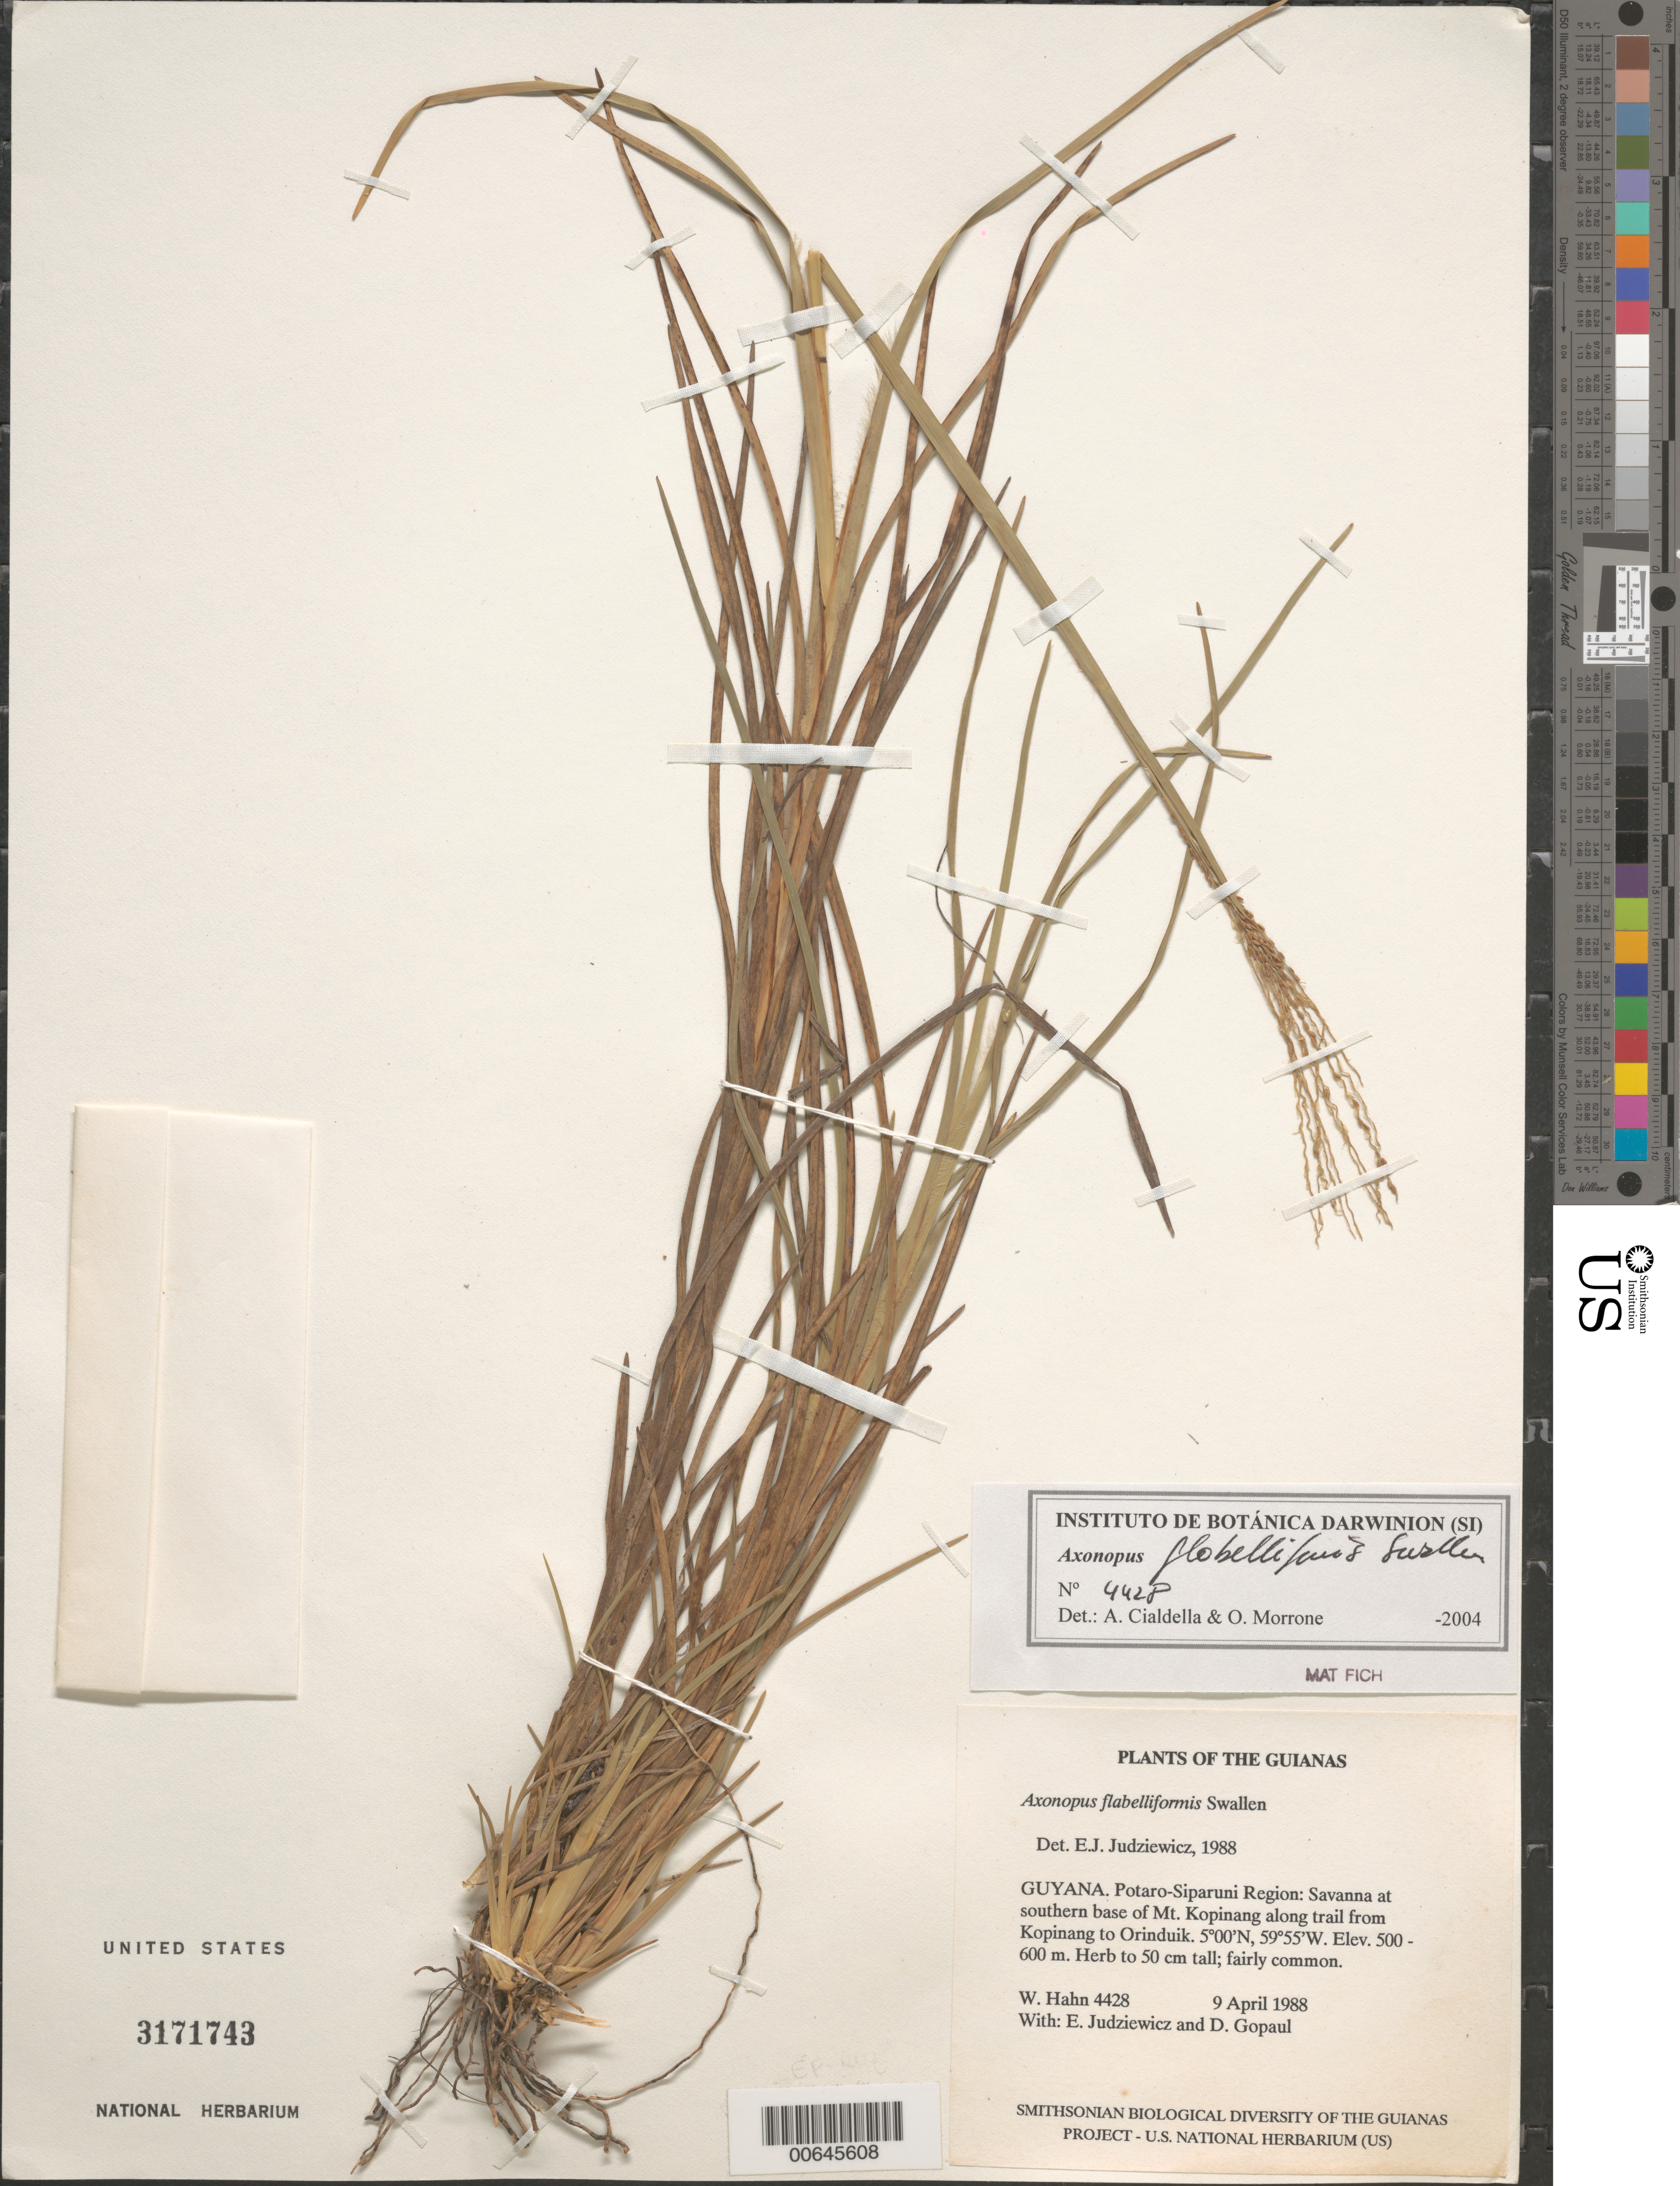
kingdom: Plantae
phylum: Tracheophyta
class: Liliopsida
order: Poales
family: Poaceae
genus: Axonopus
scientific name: Axonopus flabelliformis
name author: Swallen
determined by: Judziewicz, E. J.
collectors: W. Hahn, E. J. Judziewicz & D. Gopaul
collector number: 4428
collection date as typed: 9 April 1988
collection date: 1988-04-09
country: Guyana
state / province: Potaro-Siparuni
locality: Southern base of Mt. Kopinang along trail from Kopinang to Orinduik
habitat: Savanna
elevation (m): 500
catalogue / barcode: US 3171743